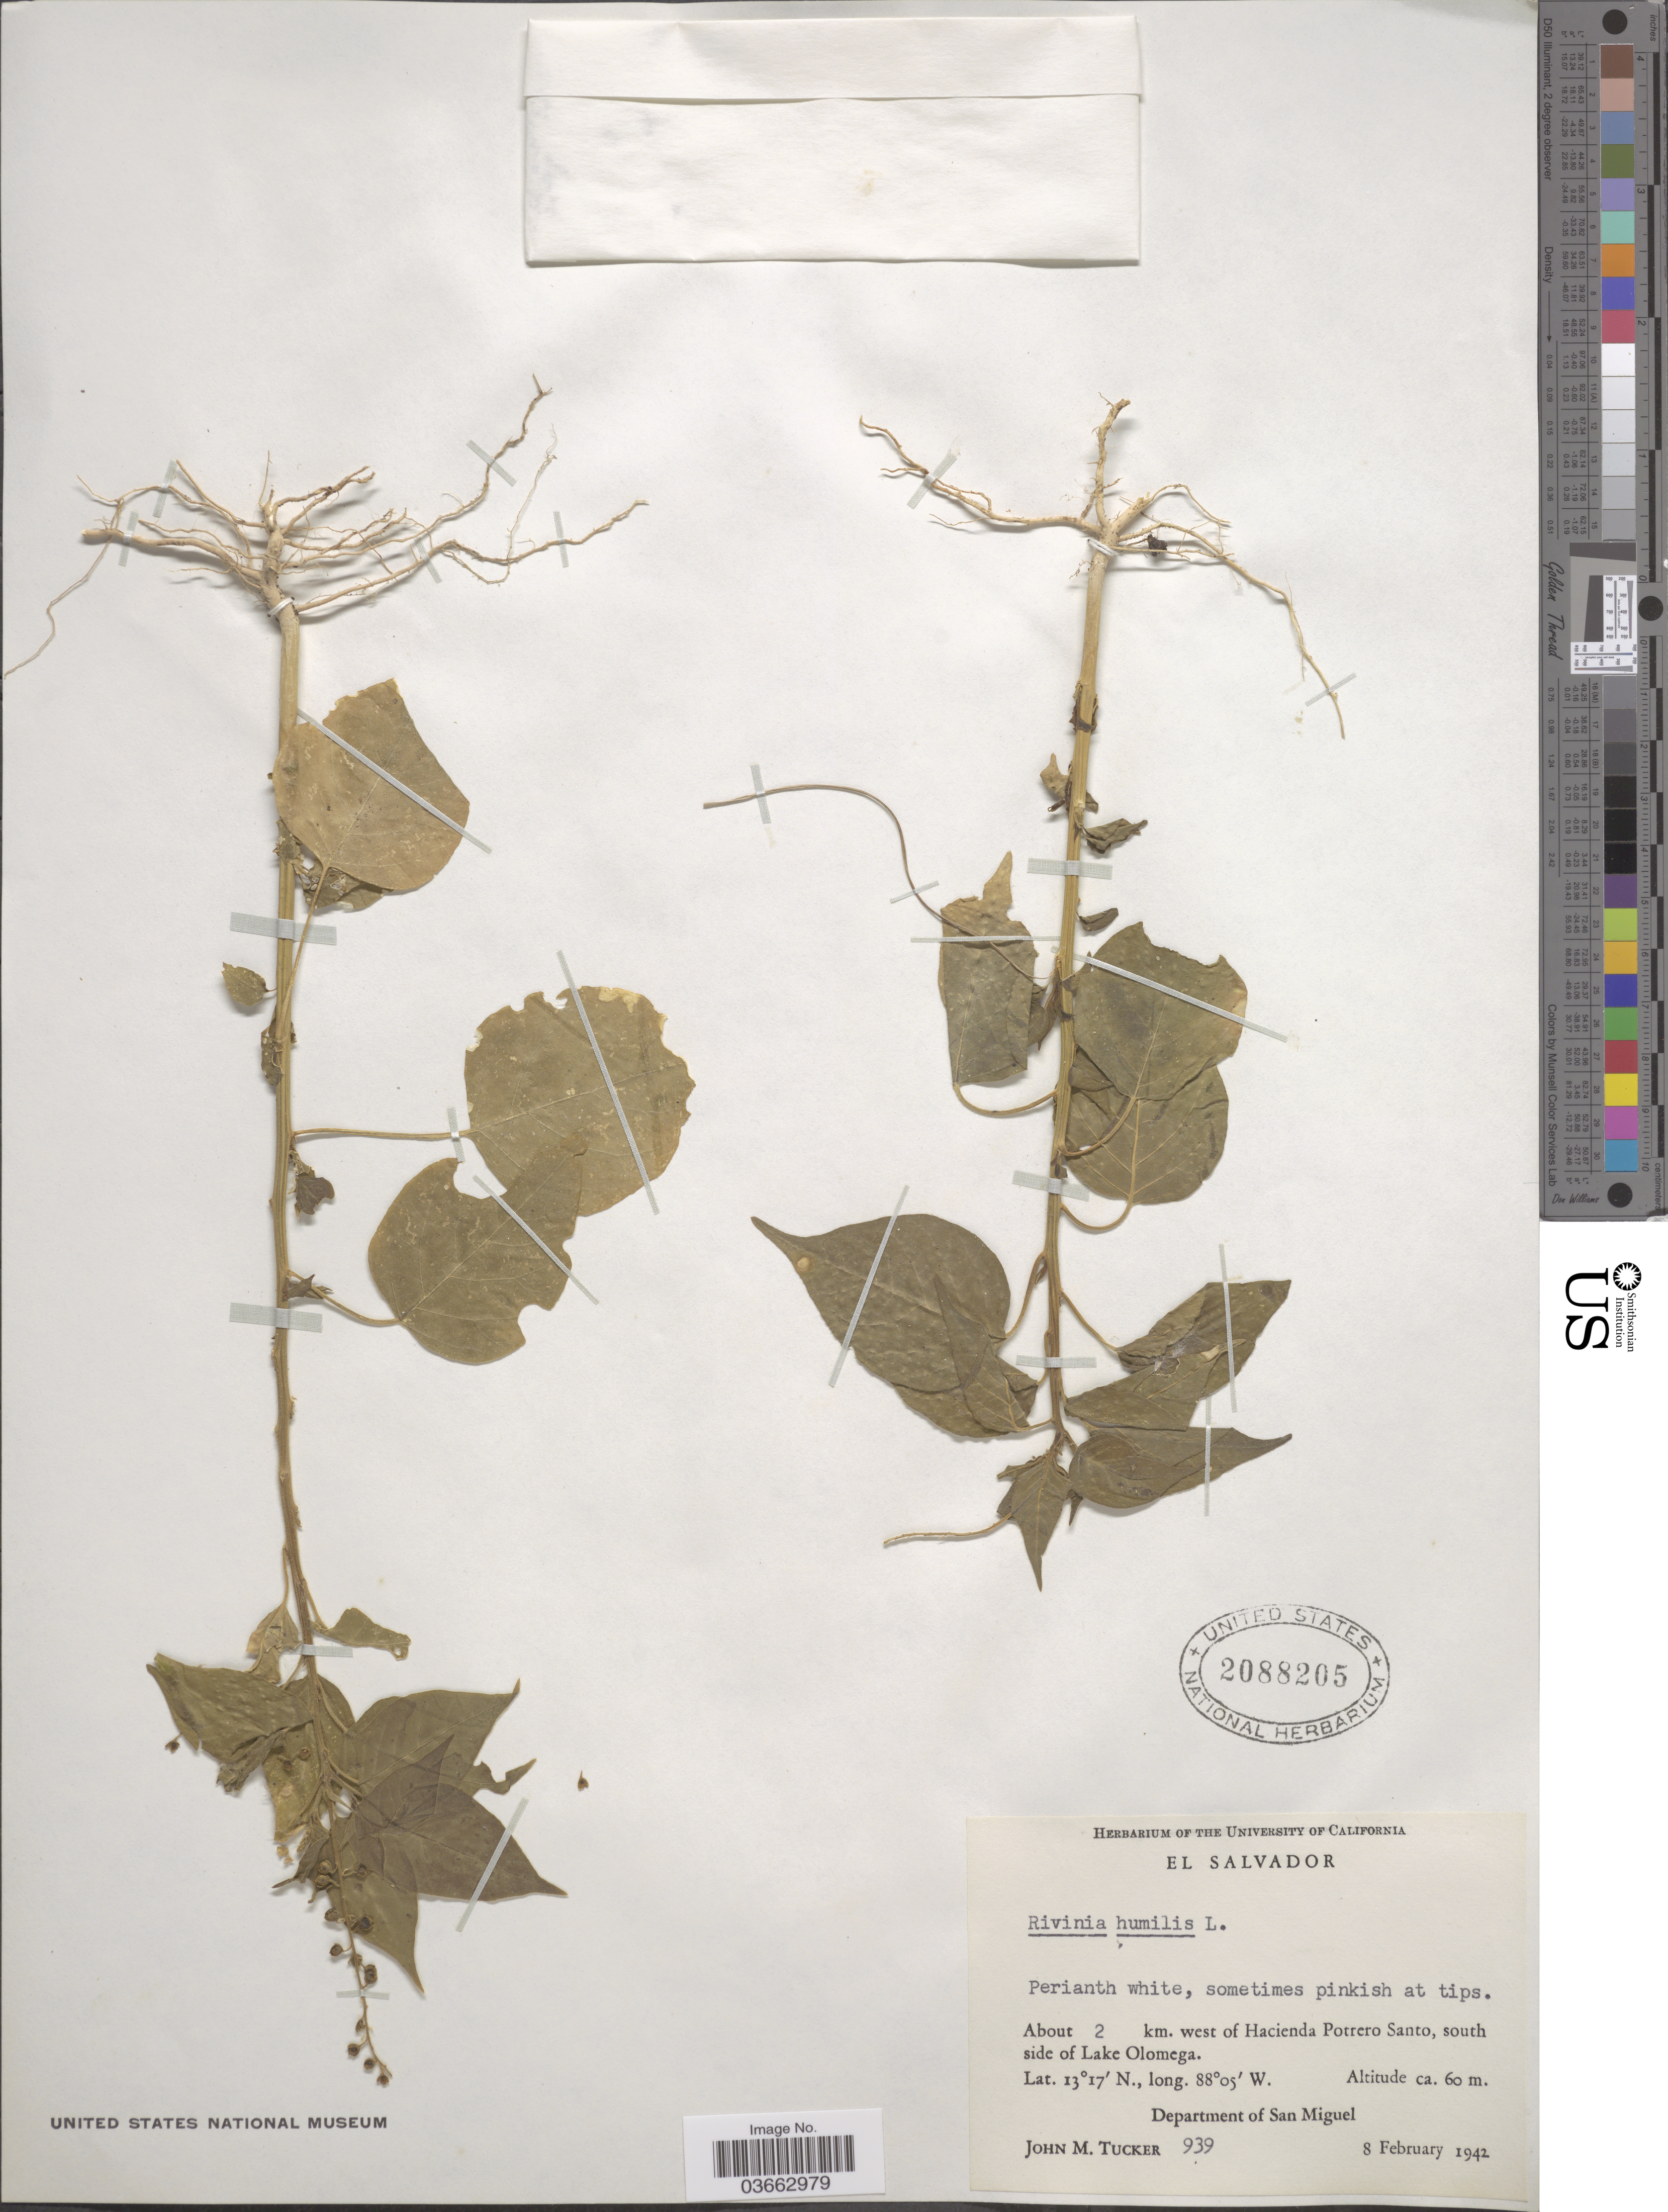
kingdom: Plantae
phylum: Tracheophyta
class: Magnoliopsida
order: Caryophyllales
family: Phytolaccaceae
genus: Rivina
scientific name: Rivina humilis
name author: L.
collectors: J. M. Tucker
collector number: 939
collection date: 1942-02-08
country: El Salvador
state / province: San Miguel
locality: About 2 km. west of Hacienda Potrero Santo, south side of Lake Olomega. Department of San Miguel.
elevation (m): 60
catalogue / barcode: US 2088205